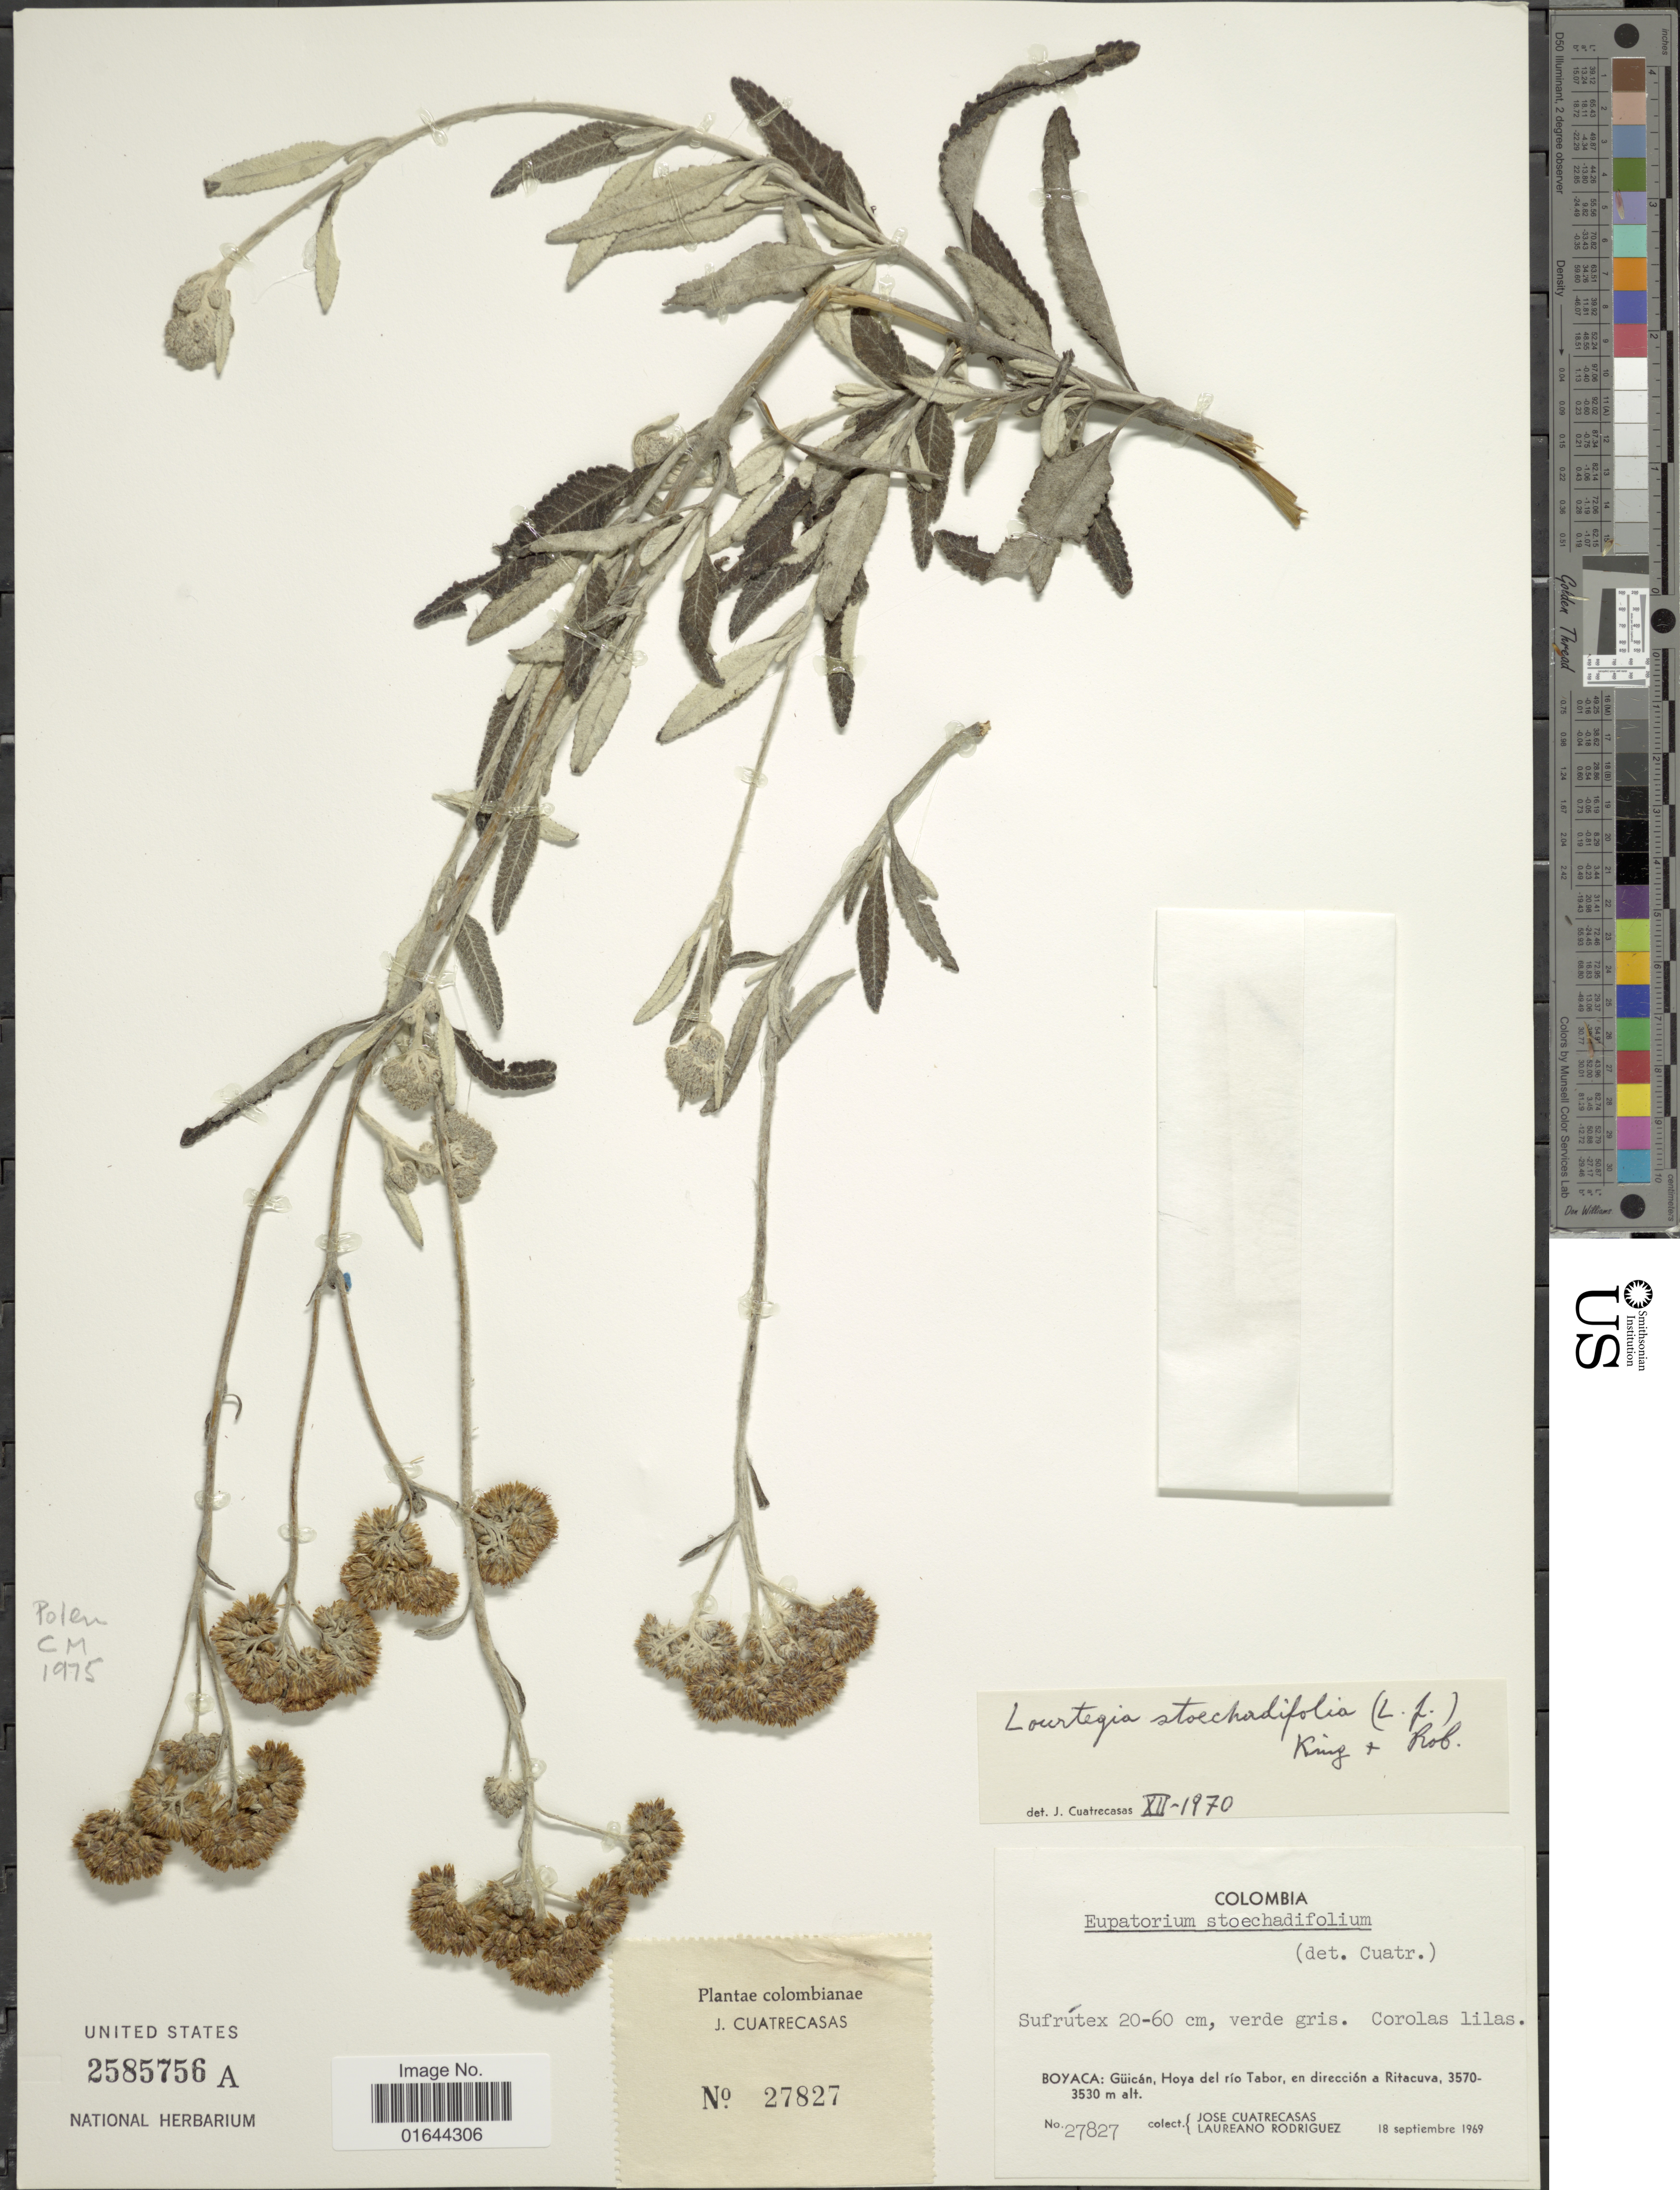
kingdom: Plantae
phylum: Tracheophyta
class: Magnoliopsida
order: Asterales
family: Asteraceae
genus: Lourteigia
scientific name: Lourteigia stoechadifolia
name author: (L. f.) R.M. King & H. Rob.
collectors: J. Cuatrecasas & L. Rodriguez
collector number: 27827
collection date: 1969-09-18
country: Colombia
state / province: Boyacá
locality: Colombia. Boyaca, Guican.Hoya del rio Tabor, en direccion, a Ritacuva.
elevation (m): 3530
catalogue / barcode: US 2575856A